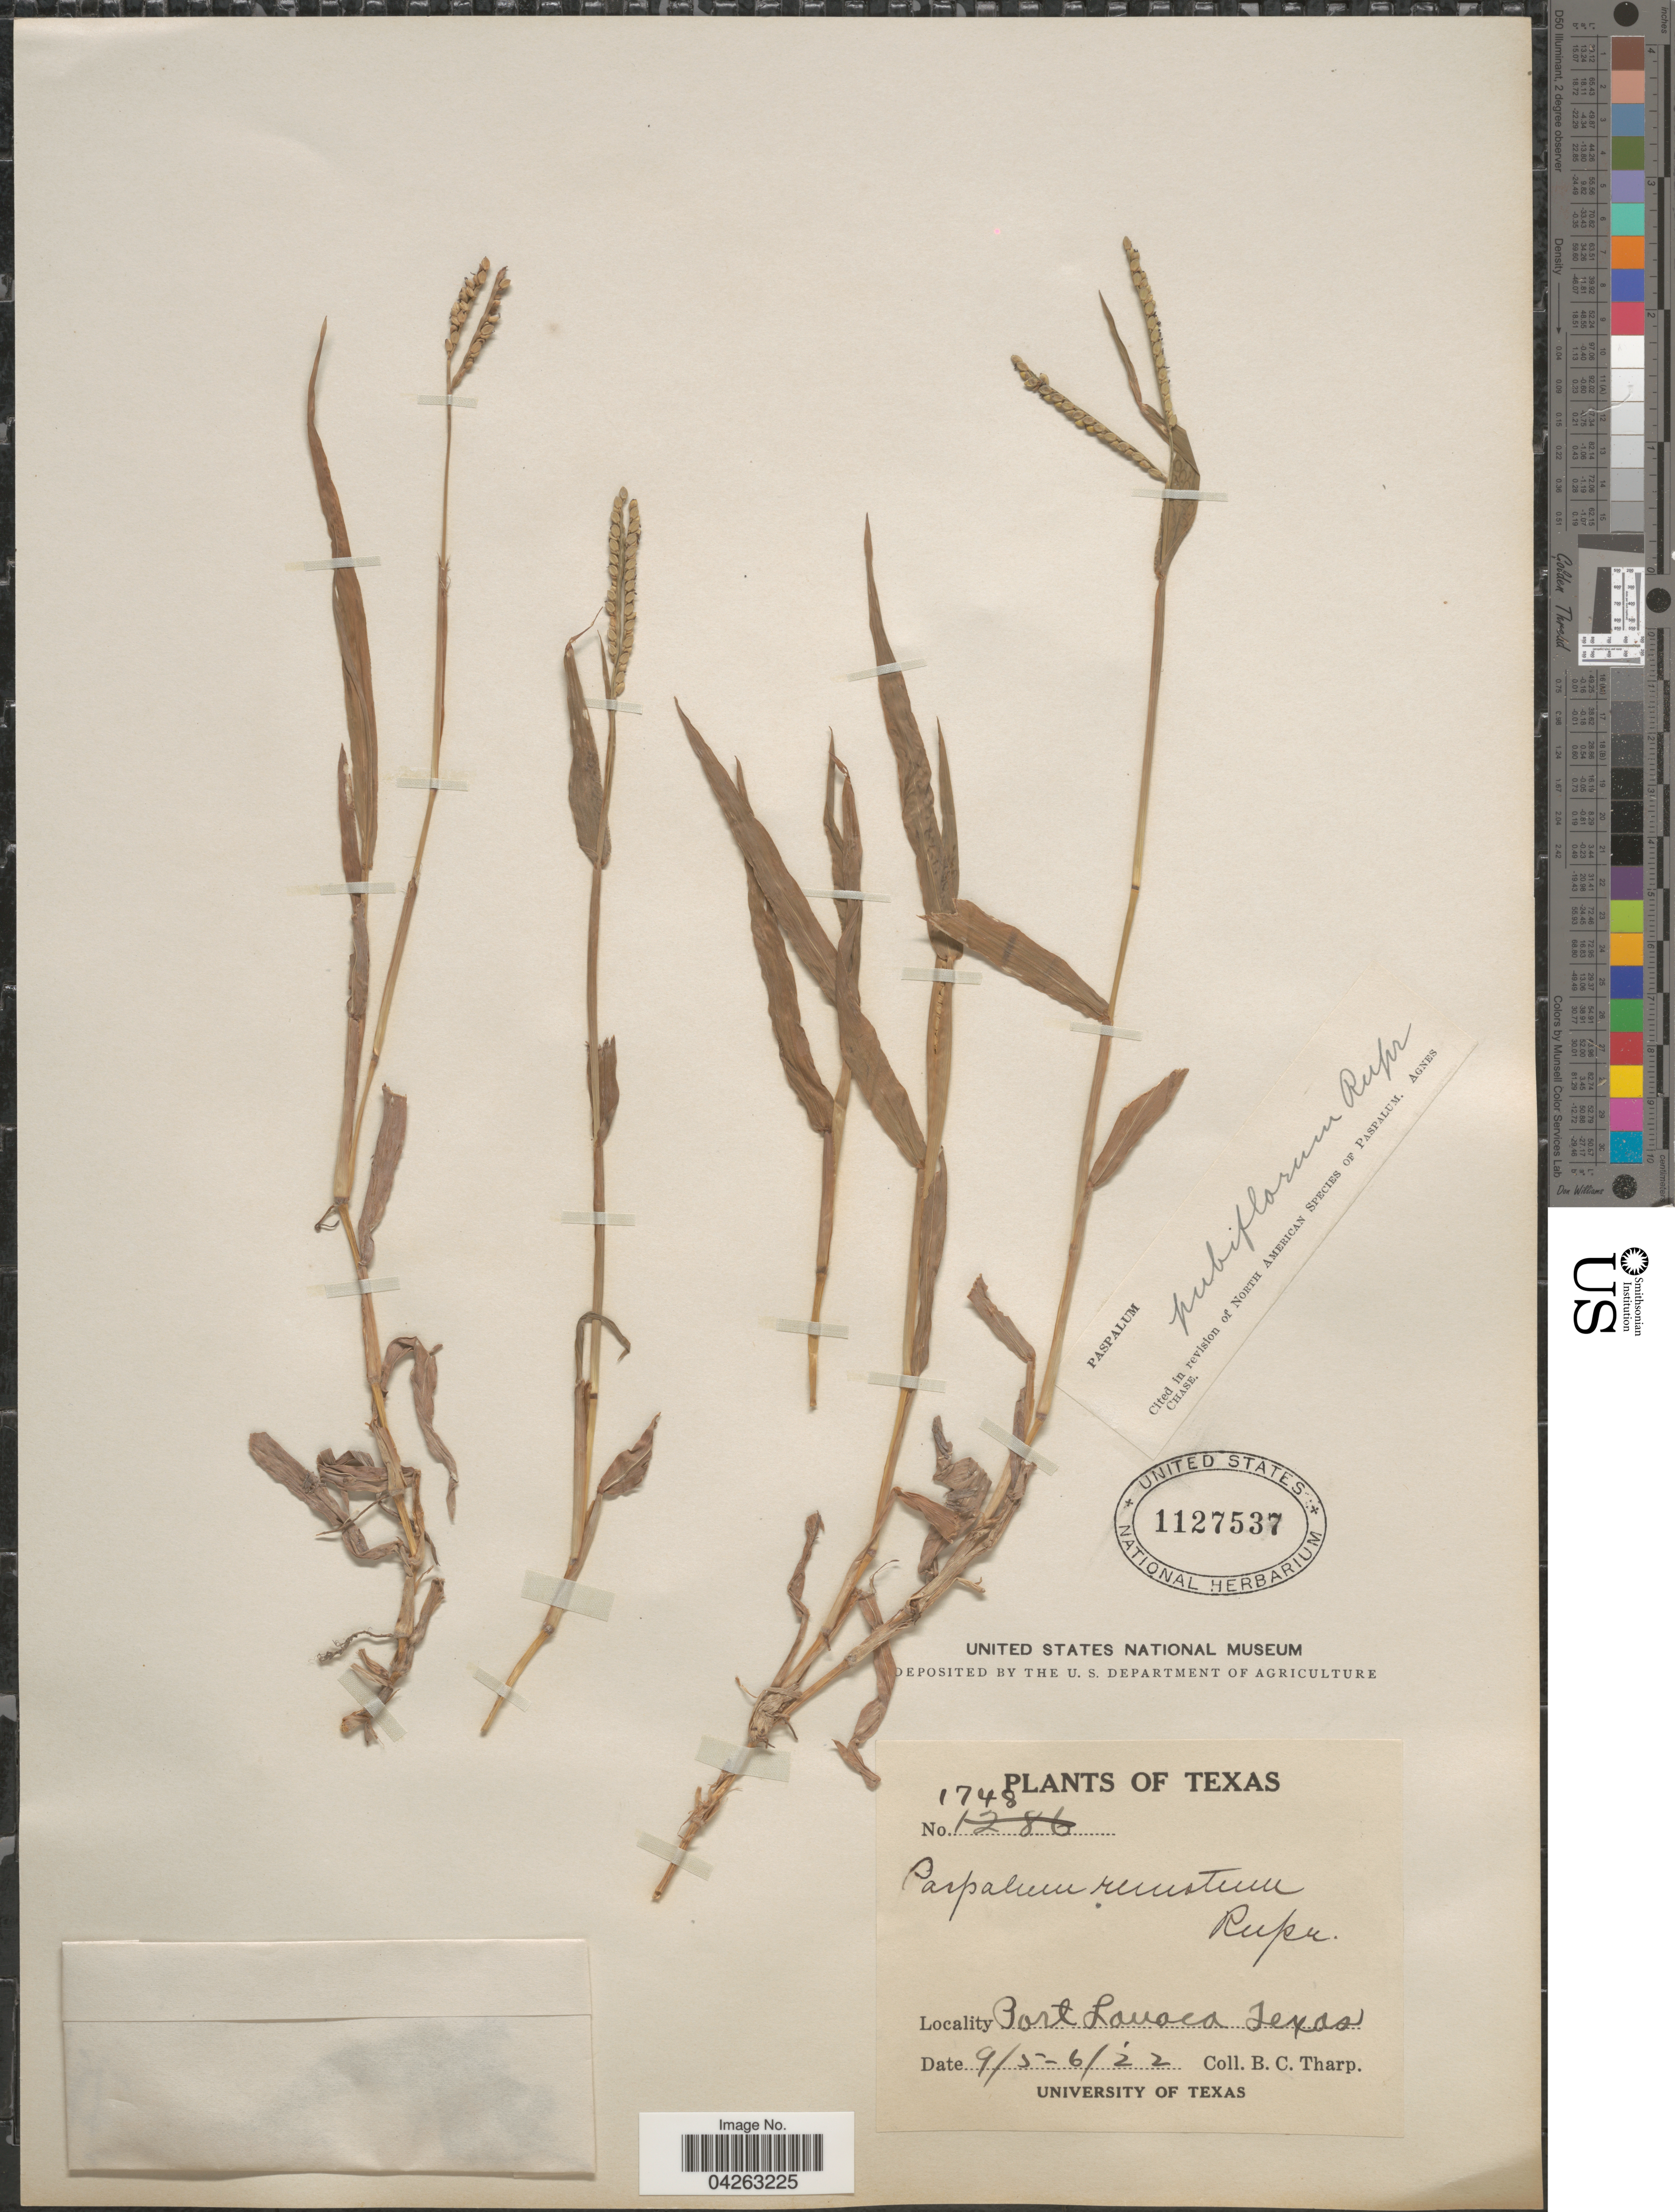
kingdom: Plantae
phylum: Tracheophyta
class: Liliopsida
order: Poales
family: Poaceae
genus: Paspalum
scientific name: Paspalum pubiflorum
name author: Rupr. ex E. Fourn.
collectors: B. C. Tharp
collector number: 1748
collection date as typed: Transcribed d/m/y: 5/9/22 to 6/9/22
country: United States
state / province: Texas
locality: Port Lavaca.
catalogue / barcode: US 1127537